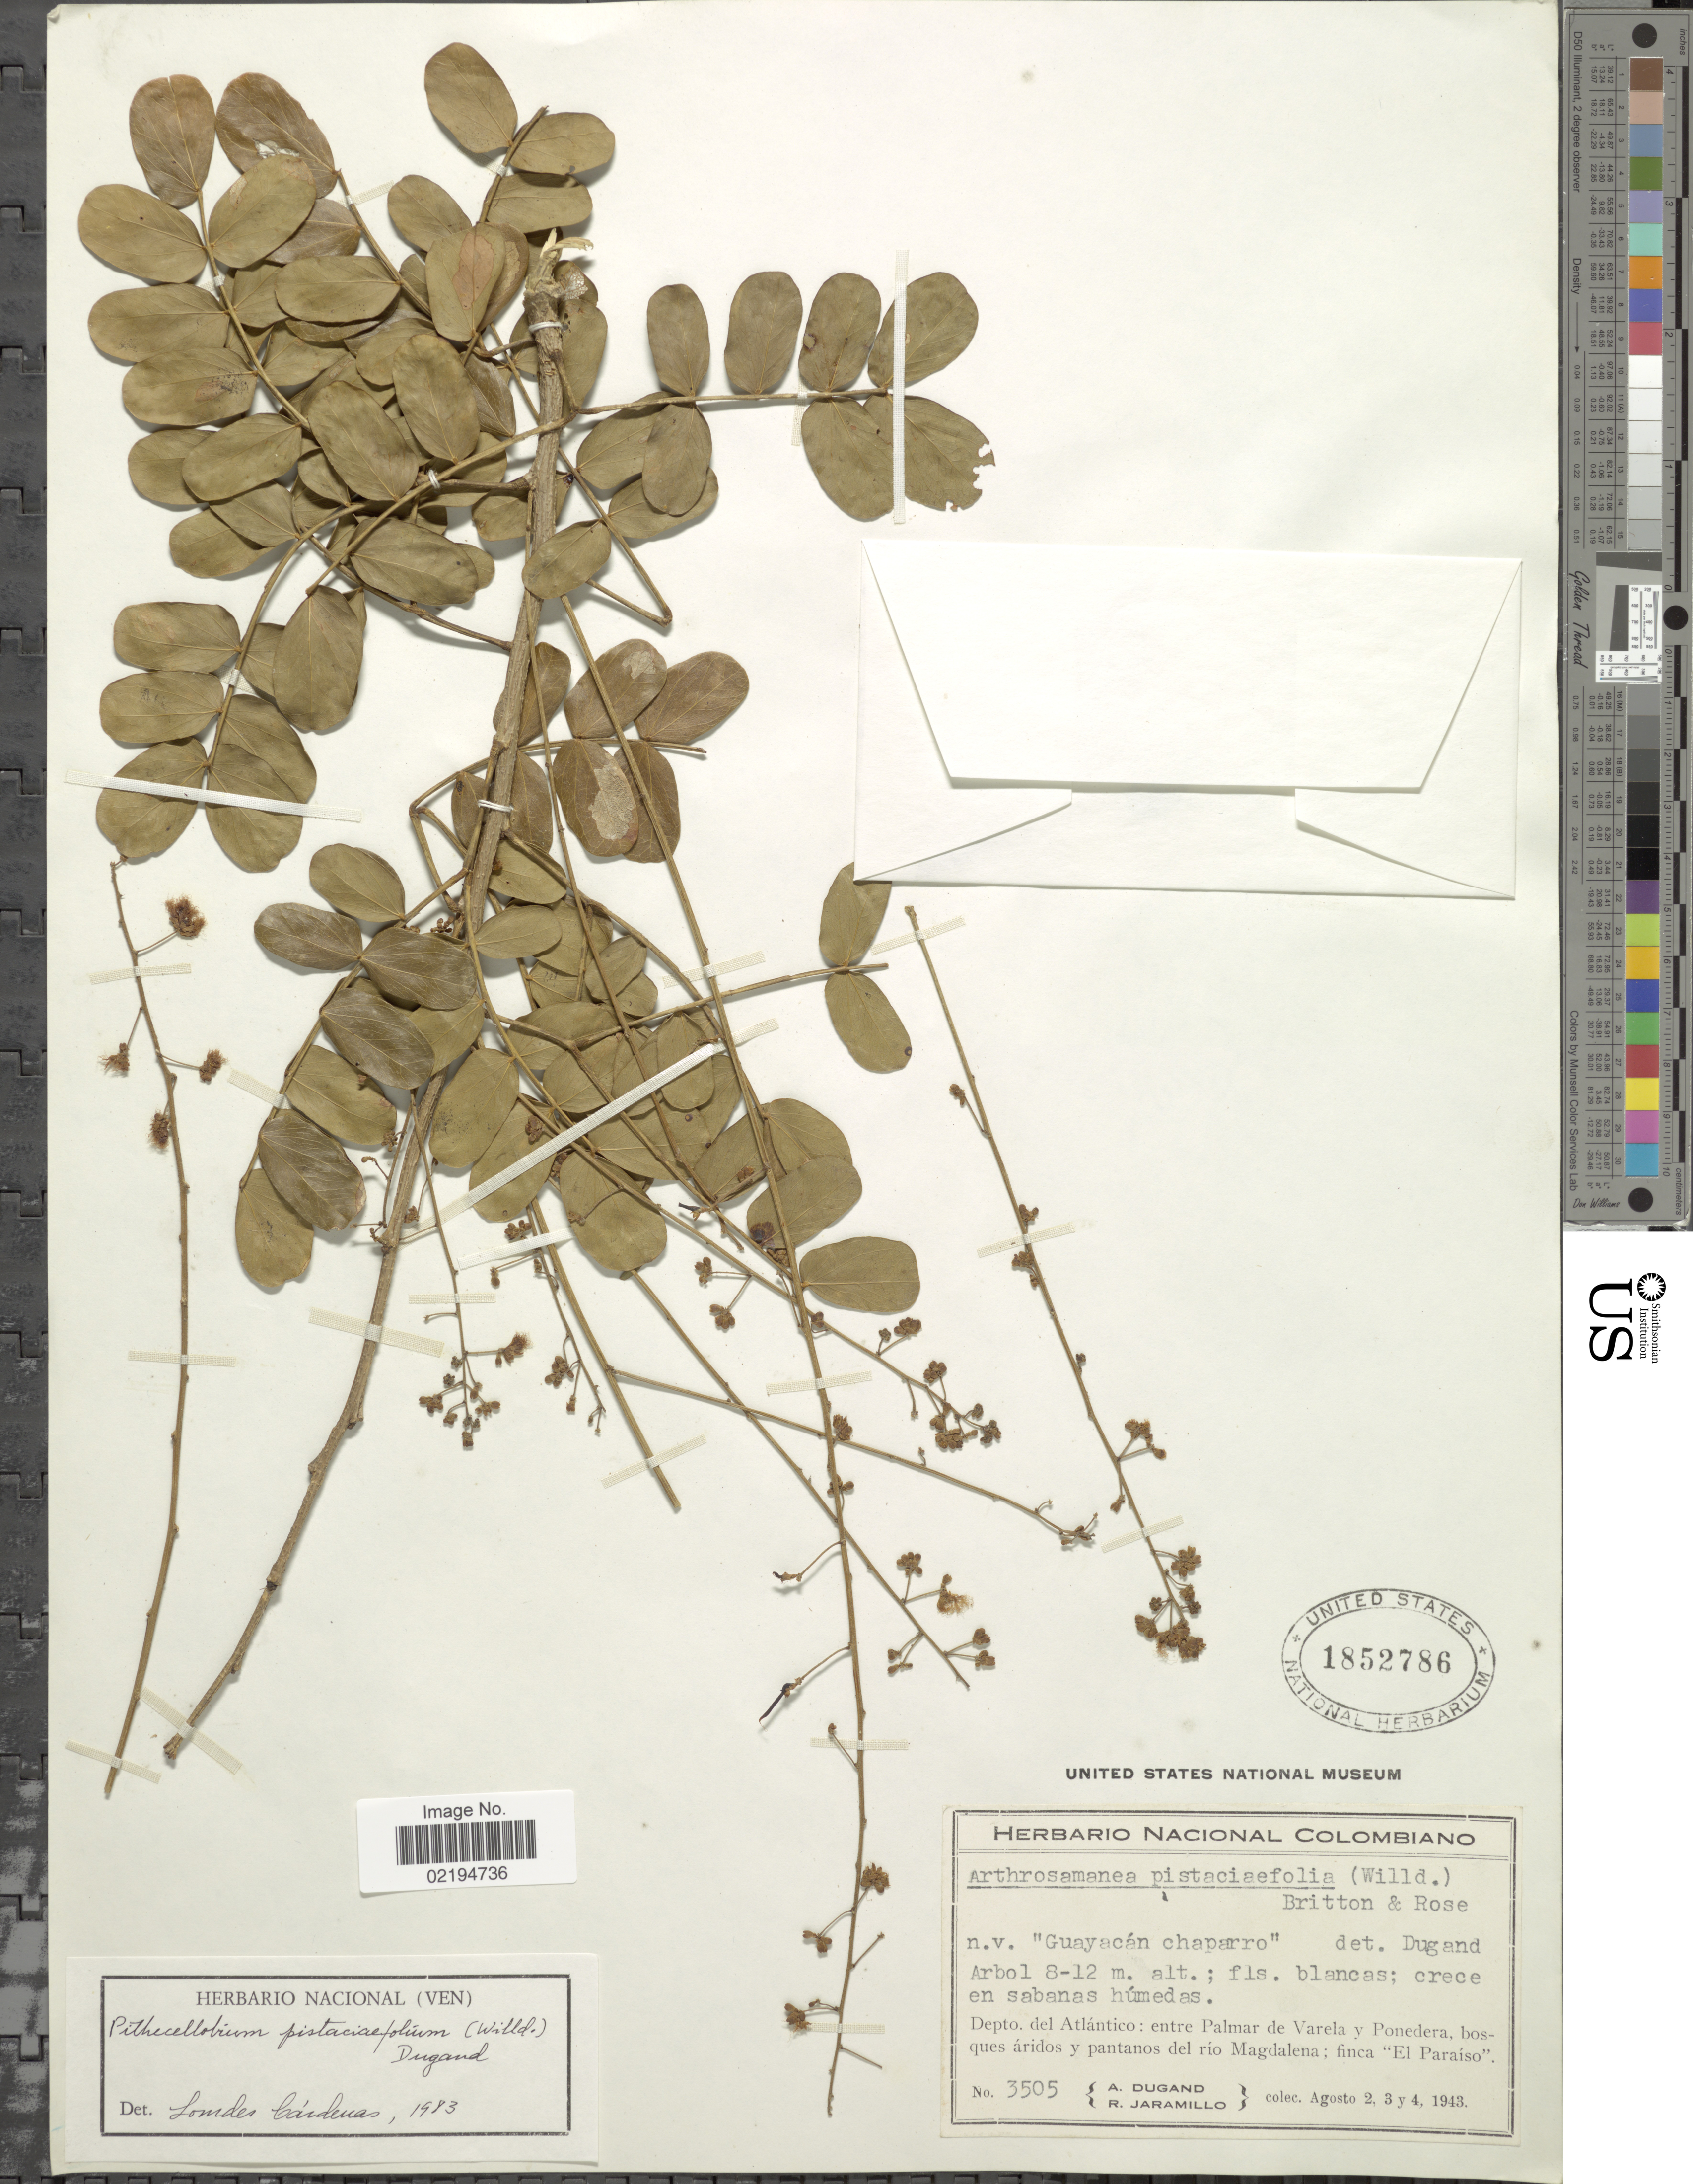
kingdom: Plantae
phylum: Tracheophyta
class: Magnoliopsida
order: Fabales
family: Fabaceae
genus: Pseudalbizzia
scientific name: Pseudalbizzia pistaciifolia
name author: (Willd.) Koenen & Duno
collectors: A. Dugand & R. Jaramillo M.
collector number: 3505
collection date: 1943-08-02/1943-08-04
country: Colombia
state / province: Atlántico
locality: Entre Palmar de Varela y Ponedra, bosques aridos y pantanos del rio Magdalena; finca "El Paraiso".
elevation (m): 8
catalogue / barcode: US 1852786